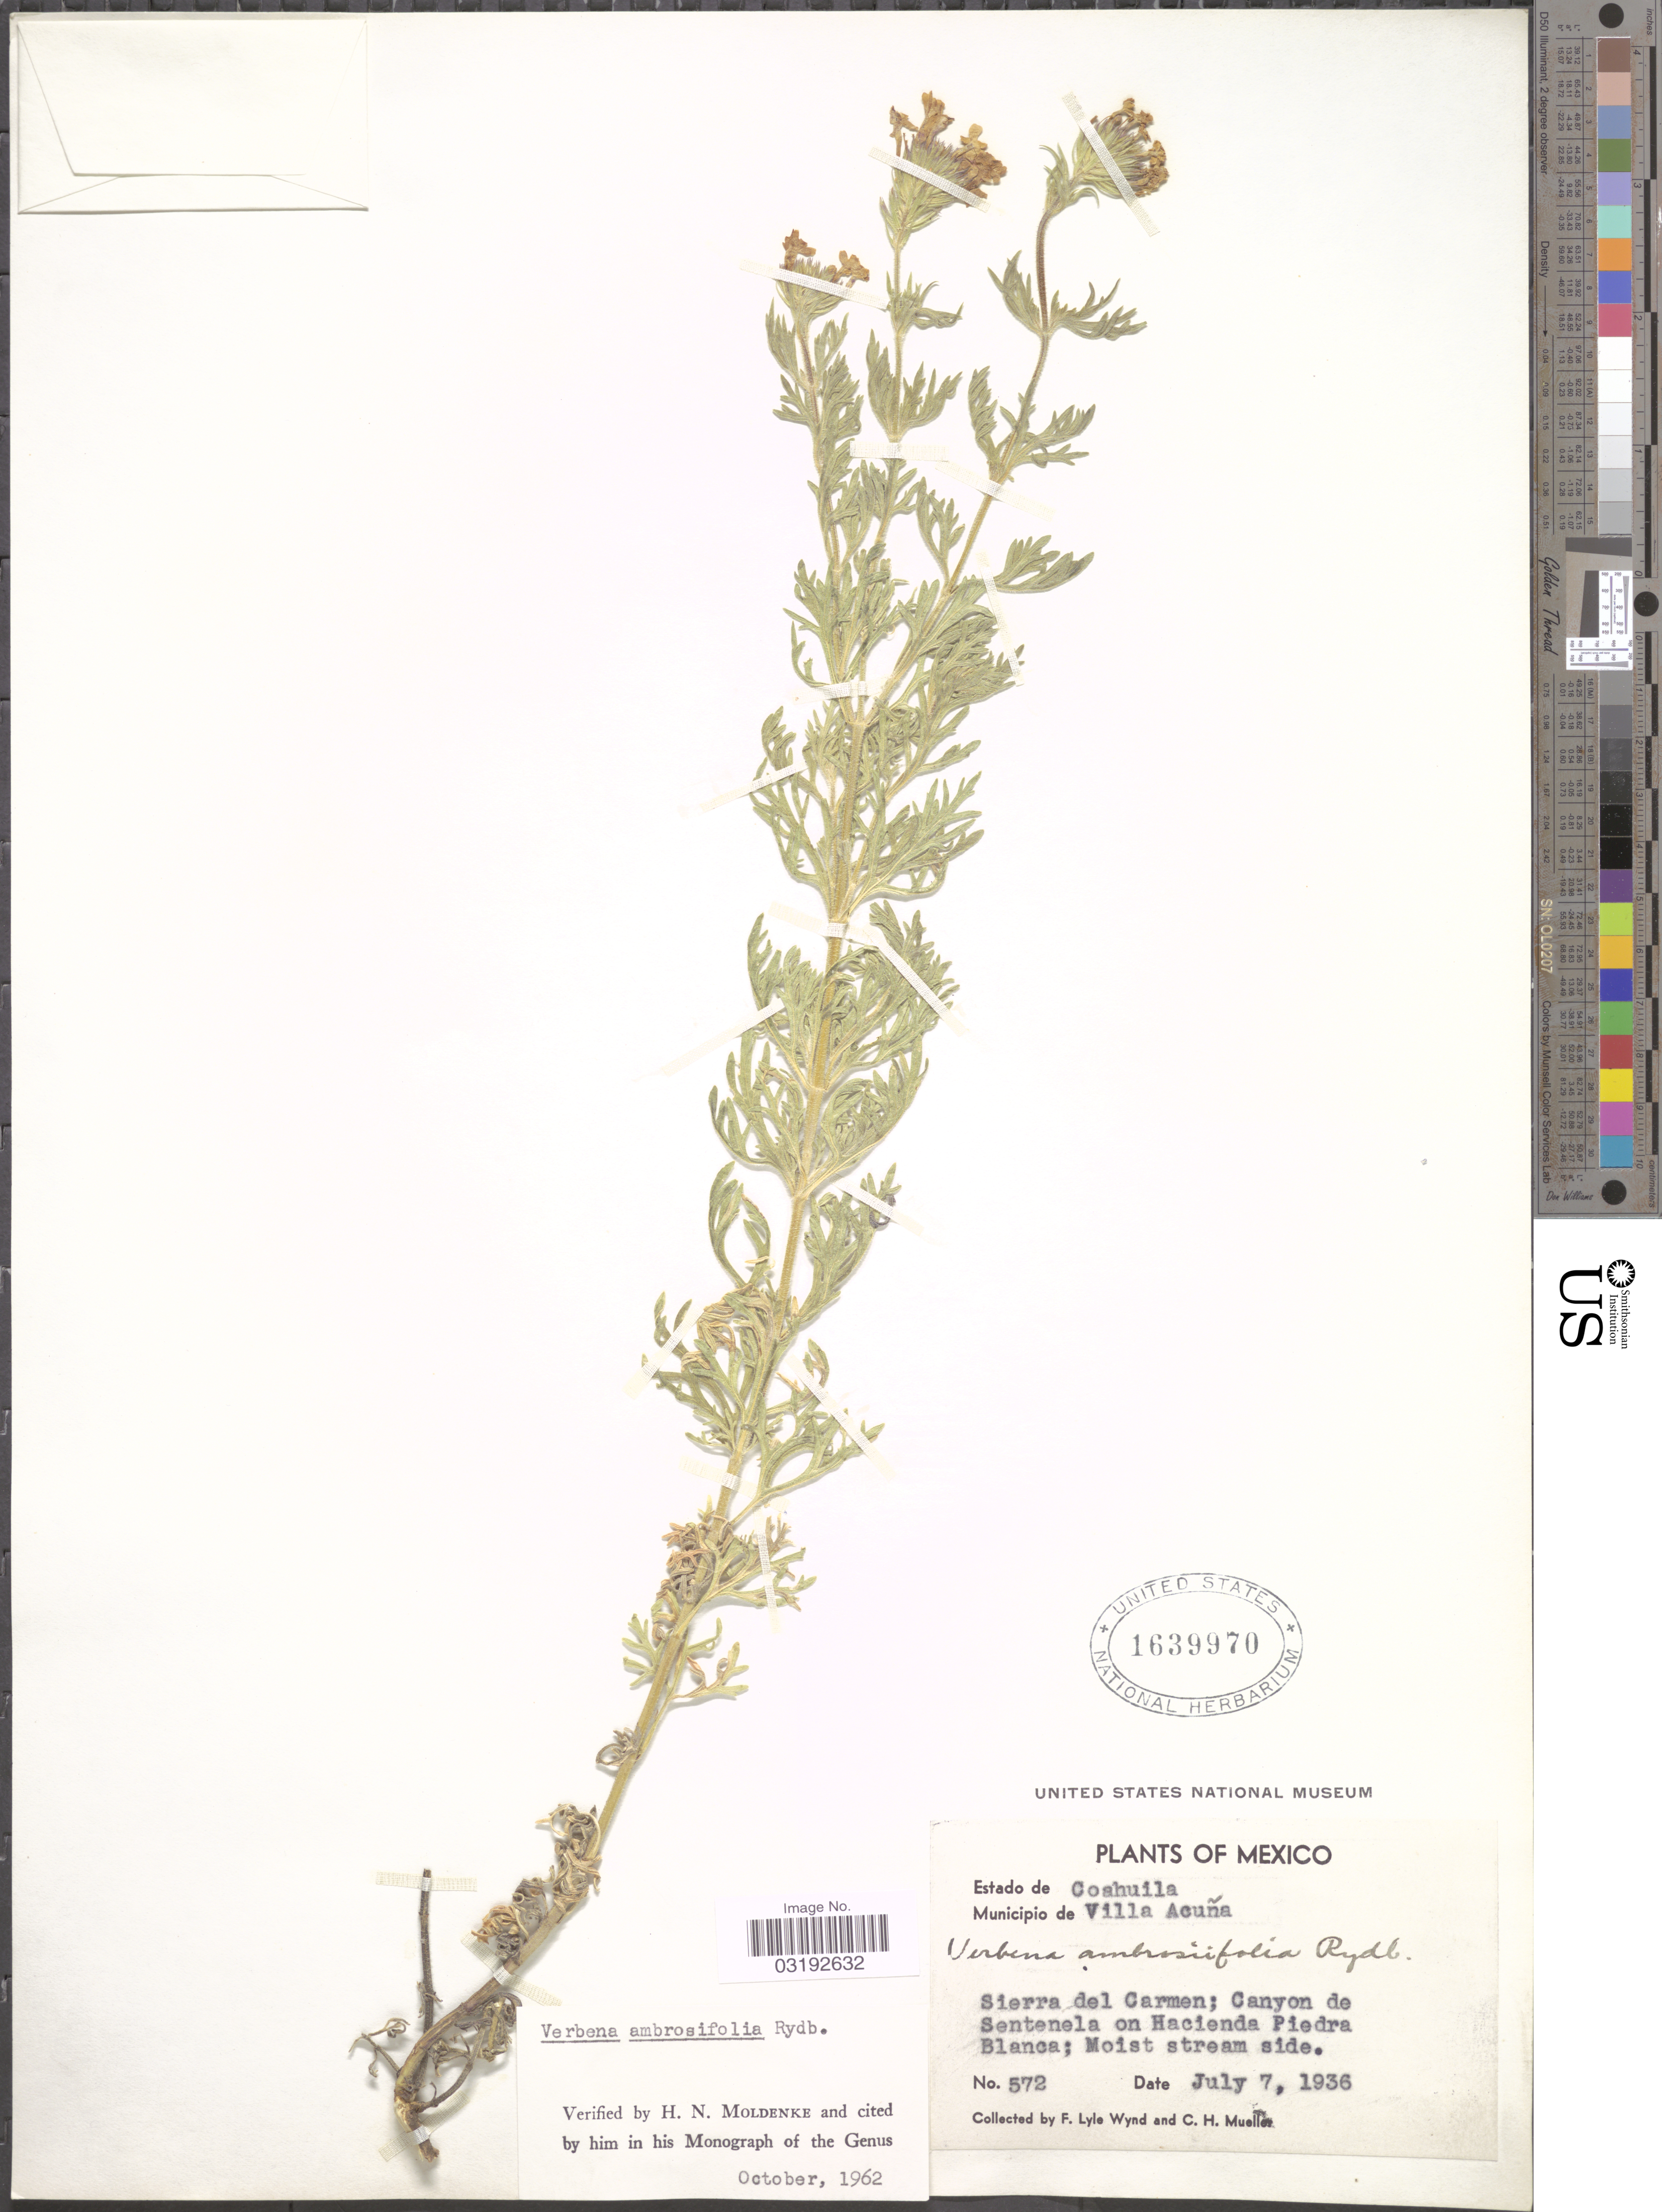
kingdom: Plantae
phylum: Tracheophyta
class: Magnoliopsida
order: Lamiales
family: Verbenaceae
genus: Verbena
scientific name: Verbena ambrosiifolia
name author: Rydb. ex Small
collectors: F. L. Wynd & C. H. Mueller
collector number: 572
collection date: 1936-07-07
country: Mexico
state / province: Coahuila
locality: Municipio de Villa Acuña. Sierra del Carmen; Canyon de Sentenela on Hacienda Piedra Blanca.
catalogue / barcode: US 1639970